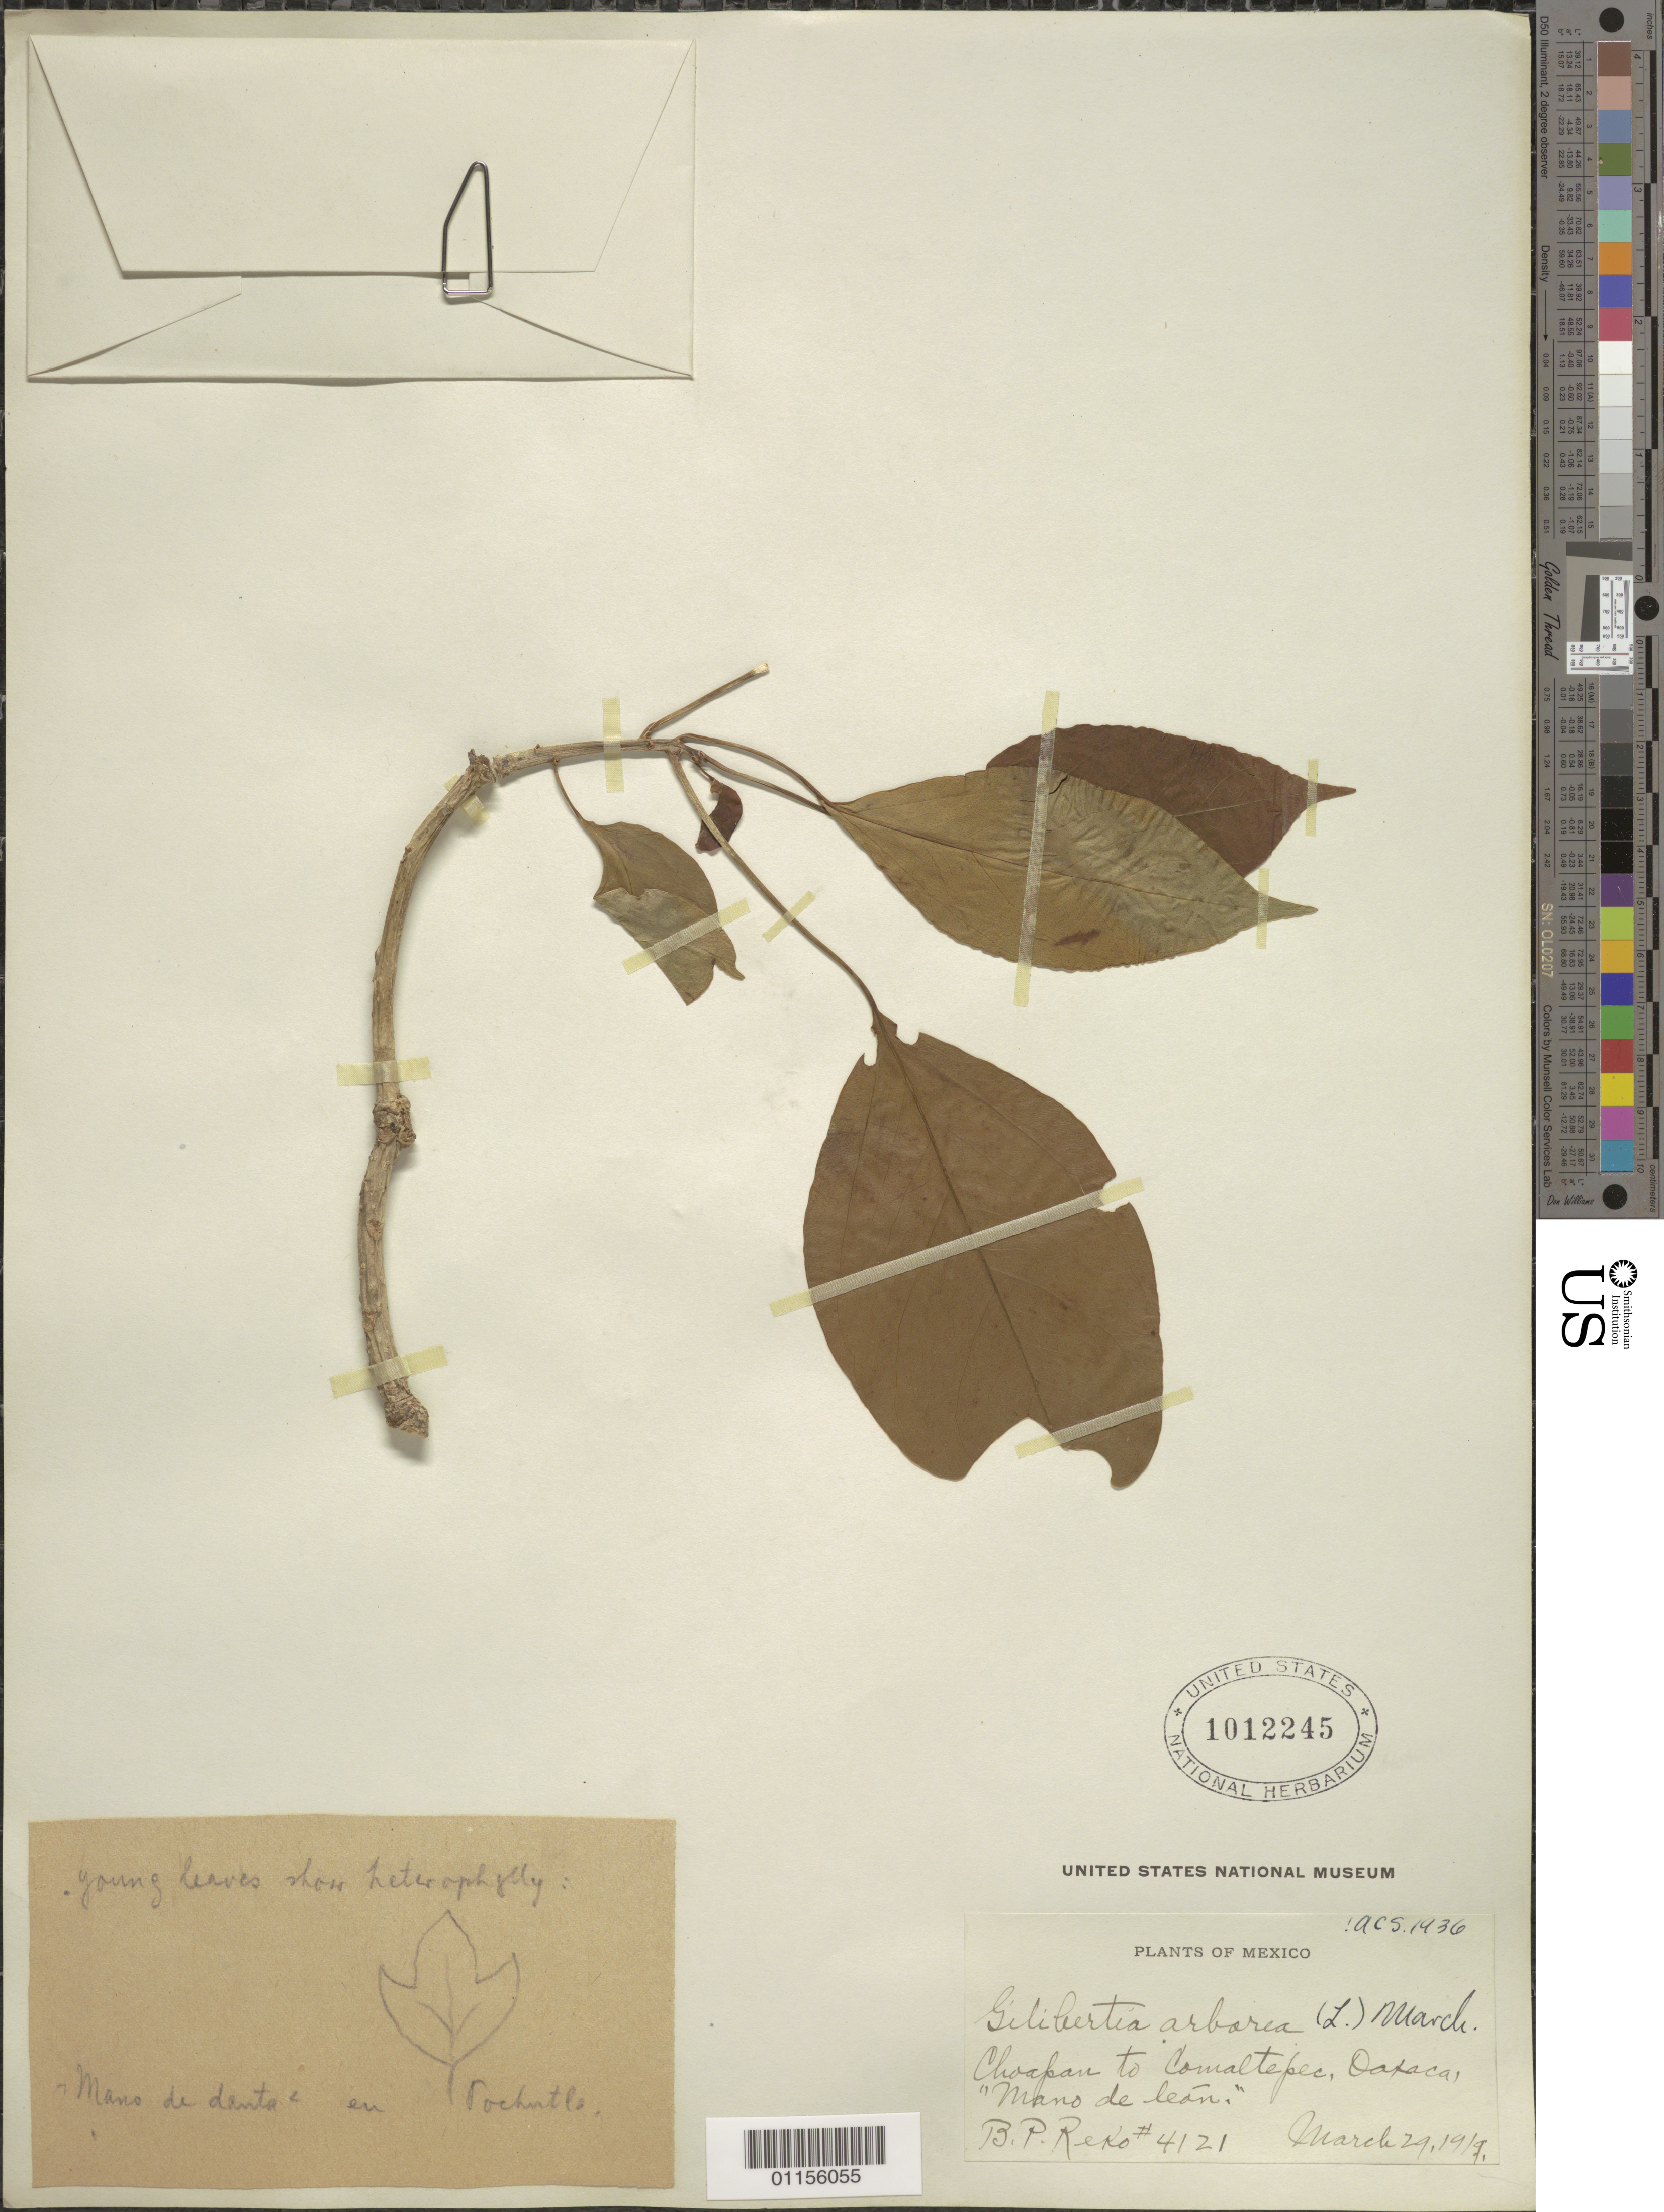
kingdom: Plantae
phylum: Tracheophyta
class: Magnoliopsida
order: Apiales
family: Araliaceae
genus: Dendropanax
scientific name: Dendropanax arboreus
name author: (L.) Decne. & Planch.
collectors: B. P. Reko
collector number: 4121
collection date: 1919-03-29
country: Mexico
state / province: Oaxaca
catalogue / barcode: US 1012245